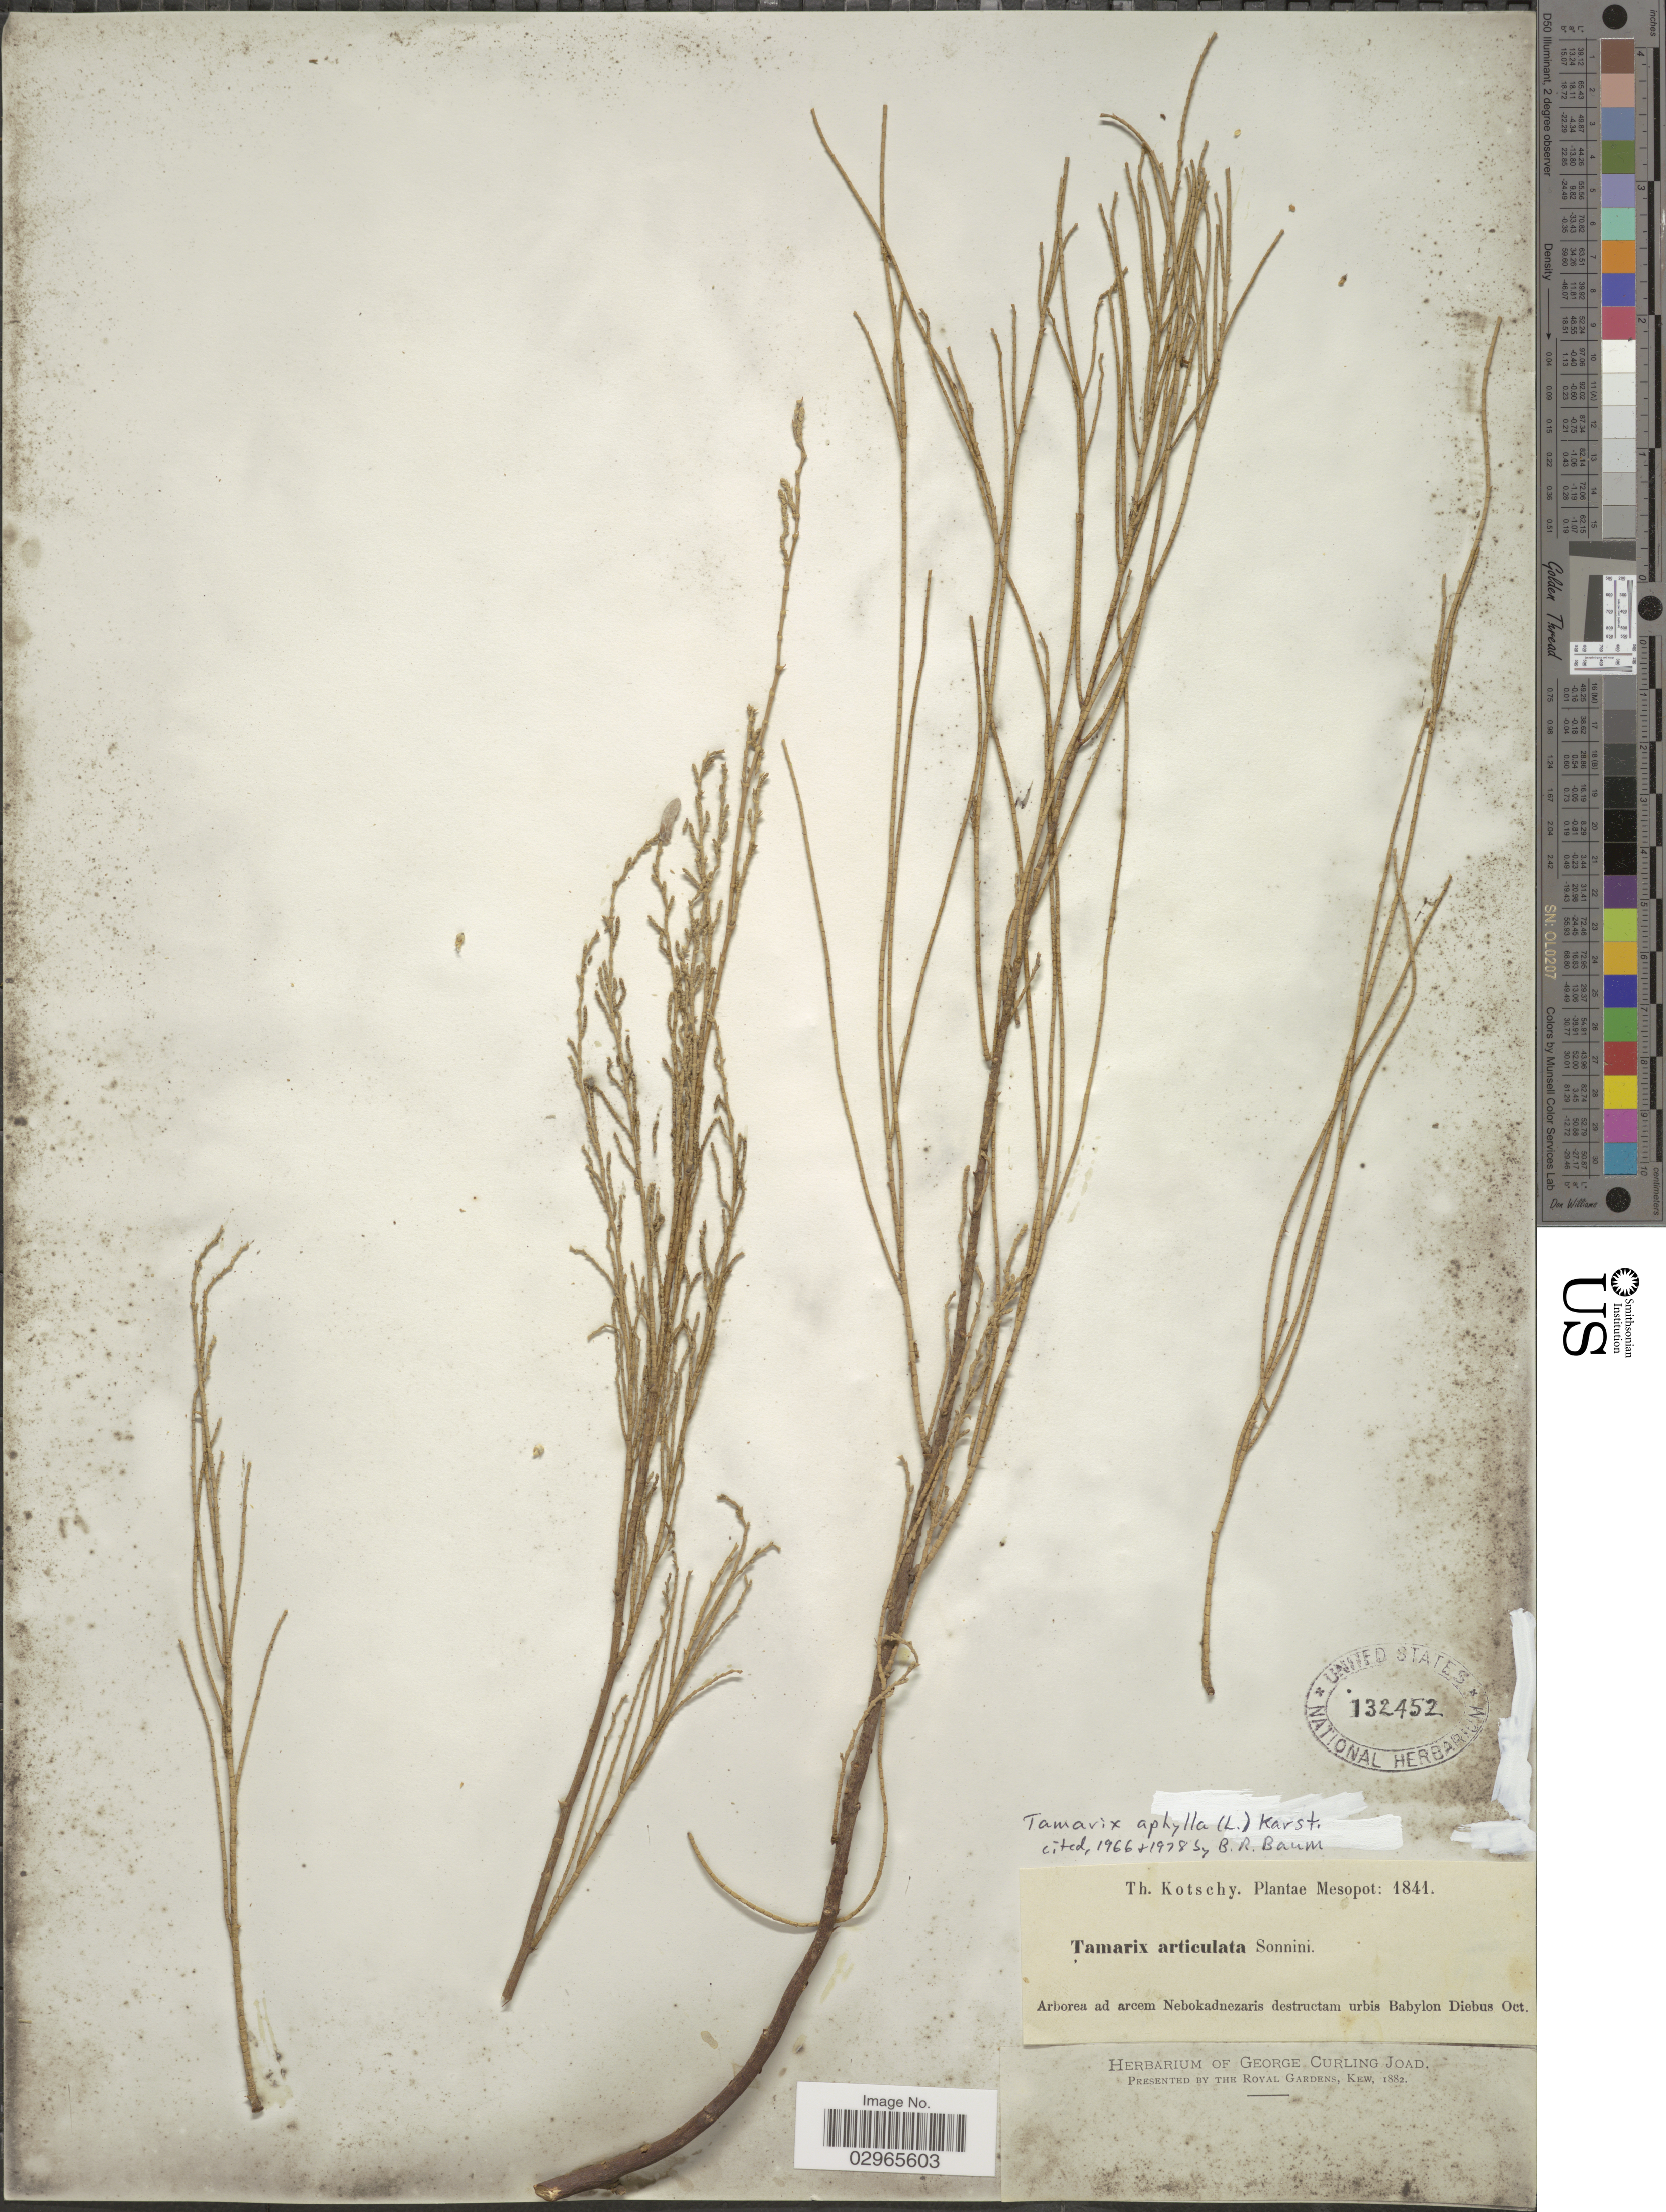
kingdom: Plantae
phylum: Tracheophyta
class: Magnoliopsida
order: Caryophyllales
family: Tamaricaceae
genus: Tamarix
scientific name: Tamarix aphylla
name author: (L.) H. Karst.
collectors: K. G. Kotschy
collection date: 1841-10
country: Turkey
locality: Mesopot. Arborea ad arcem Nebokadnezaris destructam urbis Babylon Diecus.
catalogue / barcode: US 132452